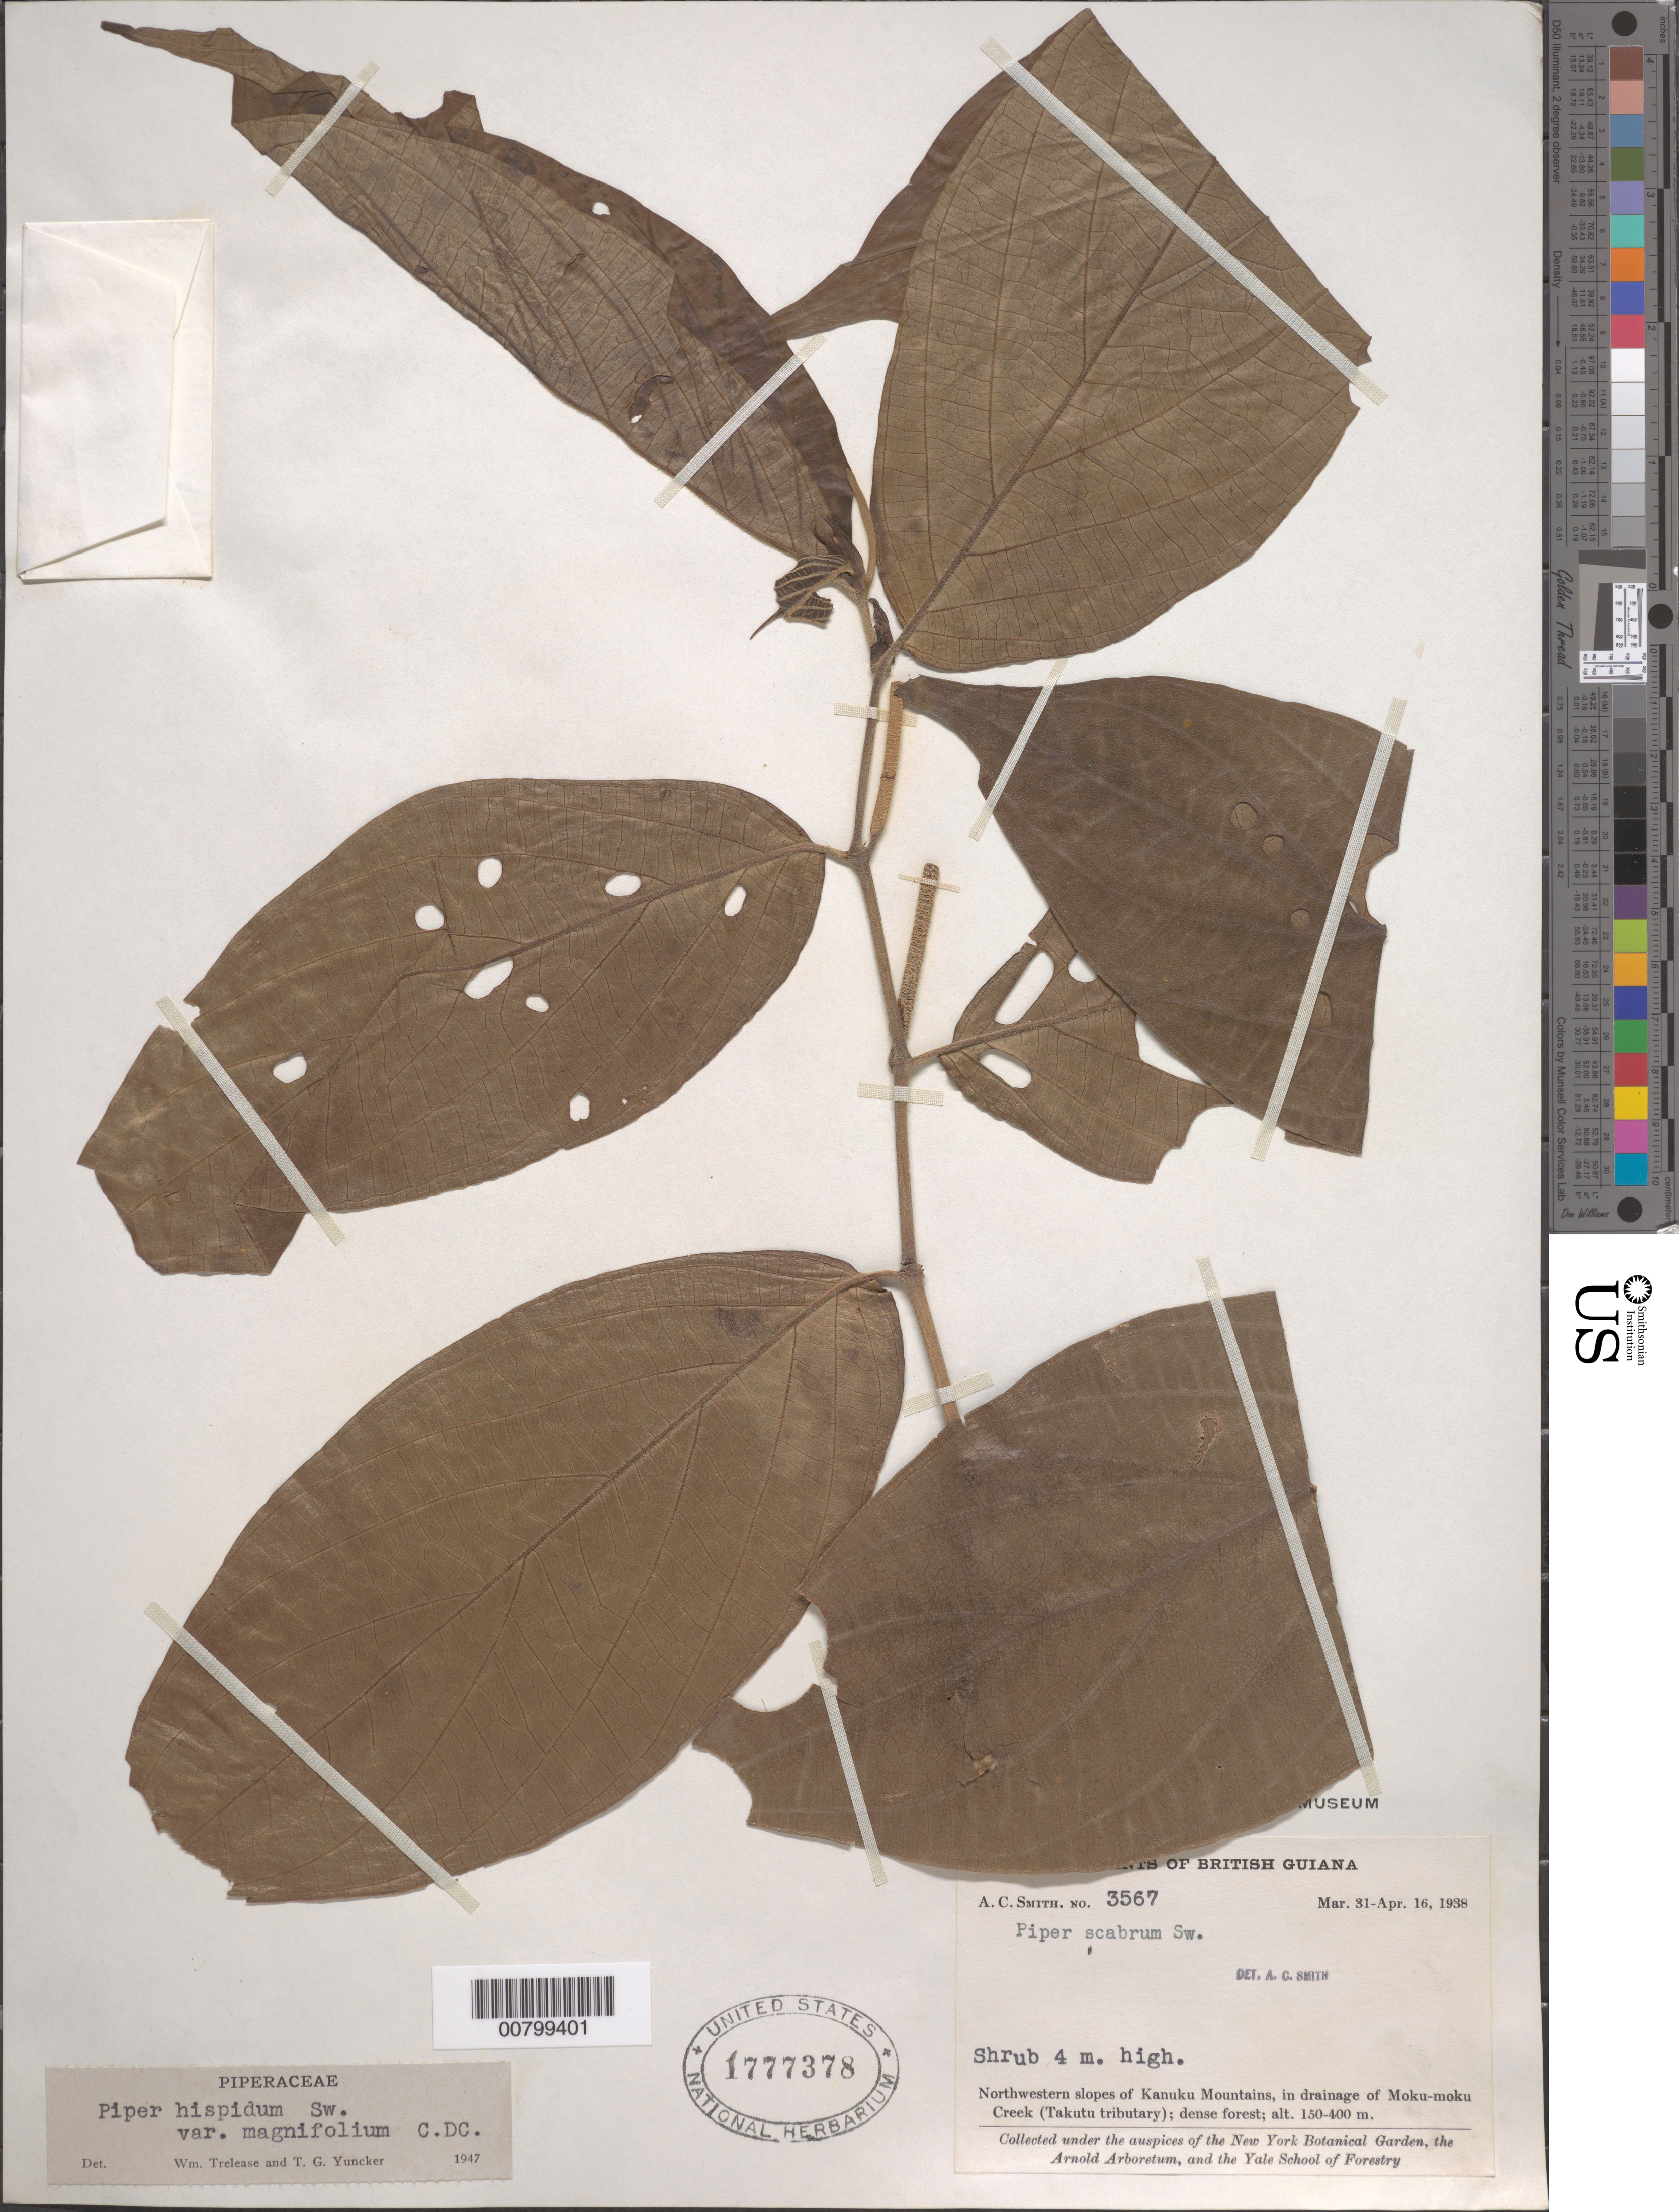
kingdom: Plantae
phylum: Tracheophyta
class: Magnoliopsida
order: Piperales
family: Piperaceae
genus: Piper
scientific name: Piper hispidum var. magnifolium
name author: C. DC.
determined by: Trelease, W.; Yuncker, T. G.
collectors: A. C. Smith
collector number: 3567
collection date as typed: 31-Mar-38 to 16-Apr-38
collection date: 1938-03-31/1938-04-16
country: Guyana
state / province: U. Takutu-U. Essequibo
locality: Kanuku Mts., NW slopes, in drainage of Moku-moku Creek (Takutu tributary)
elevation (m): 150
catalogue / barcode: US 1777378